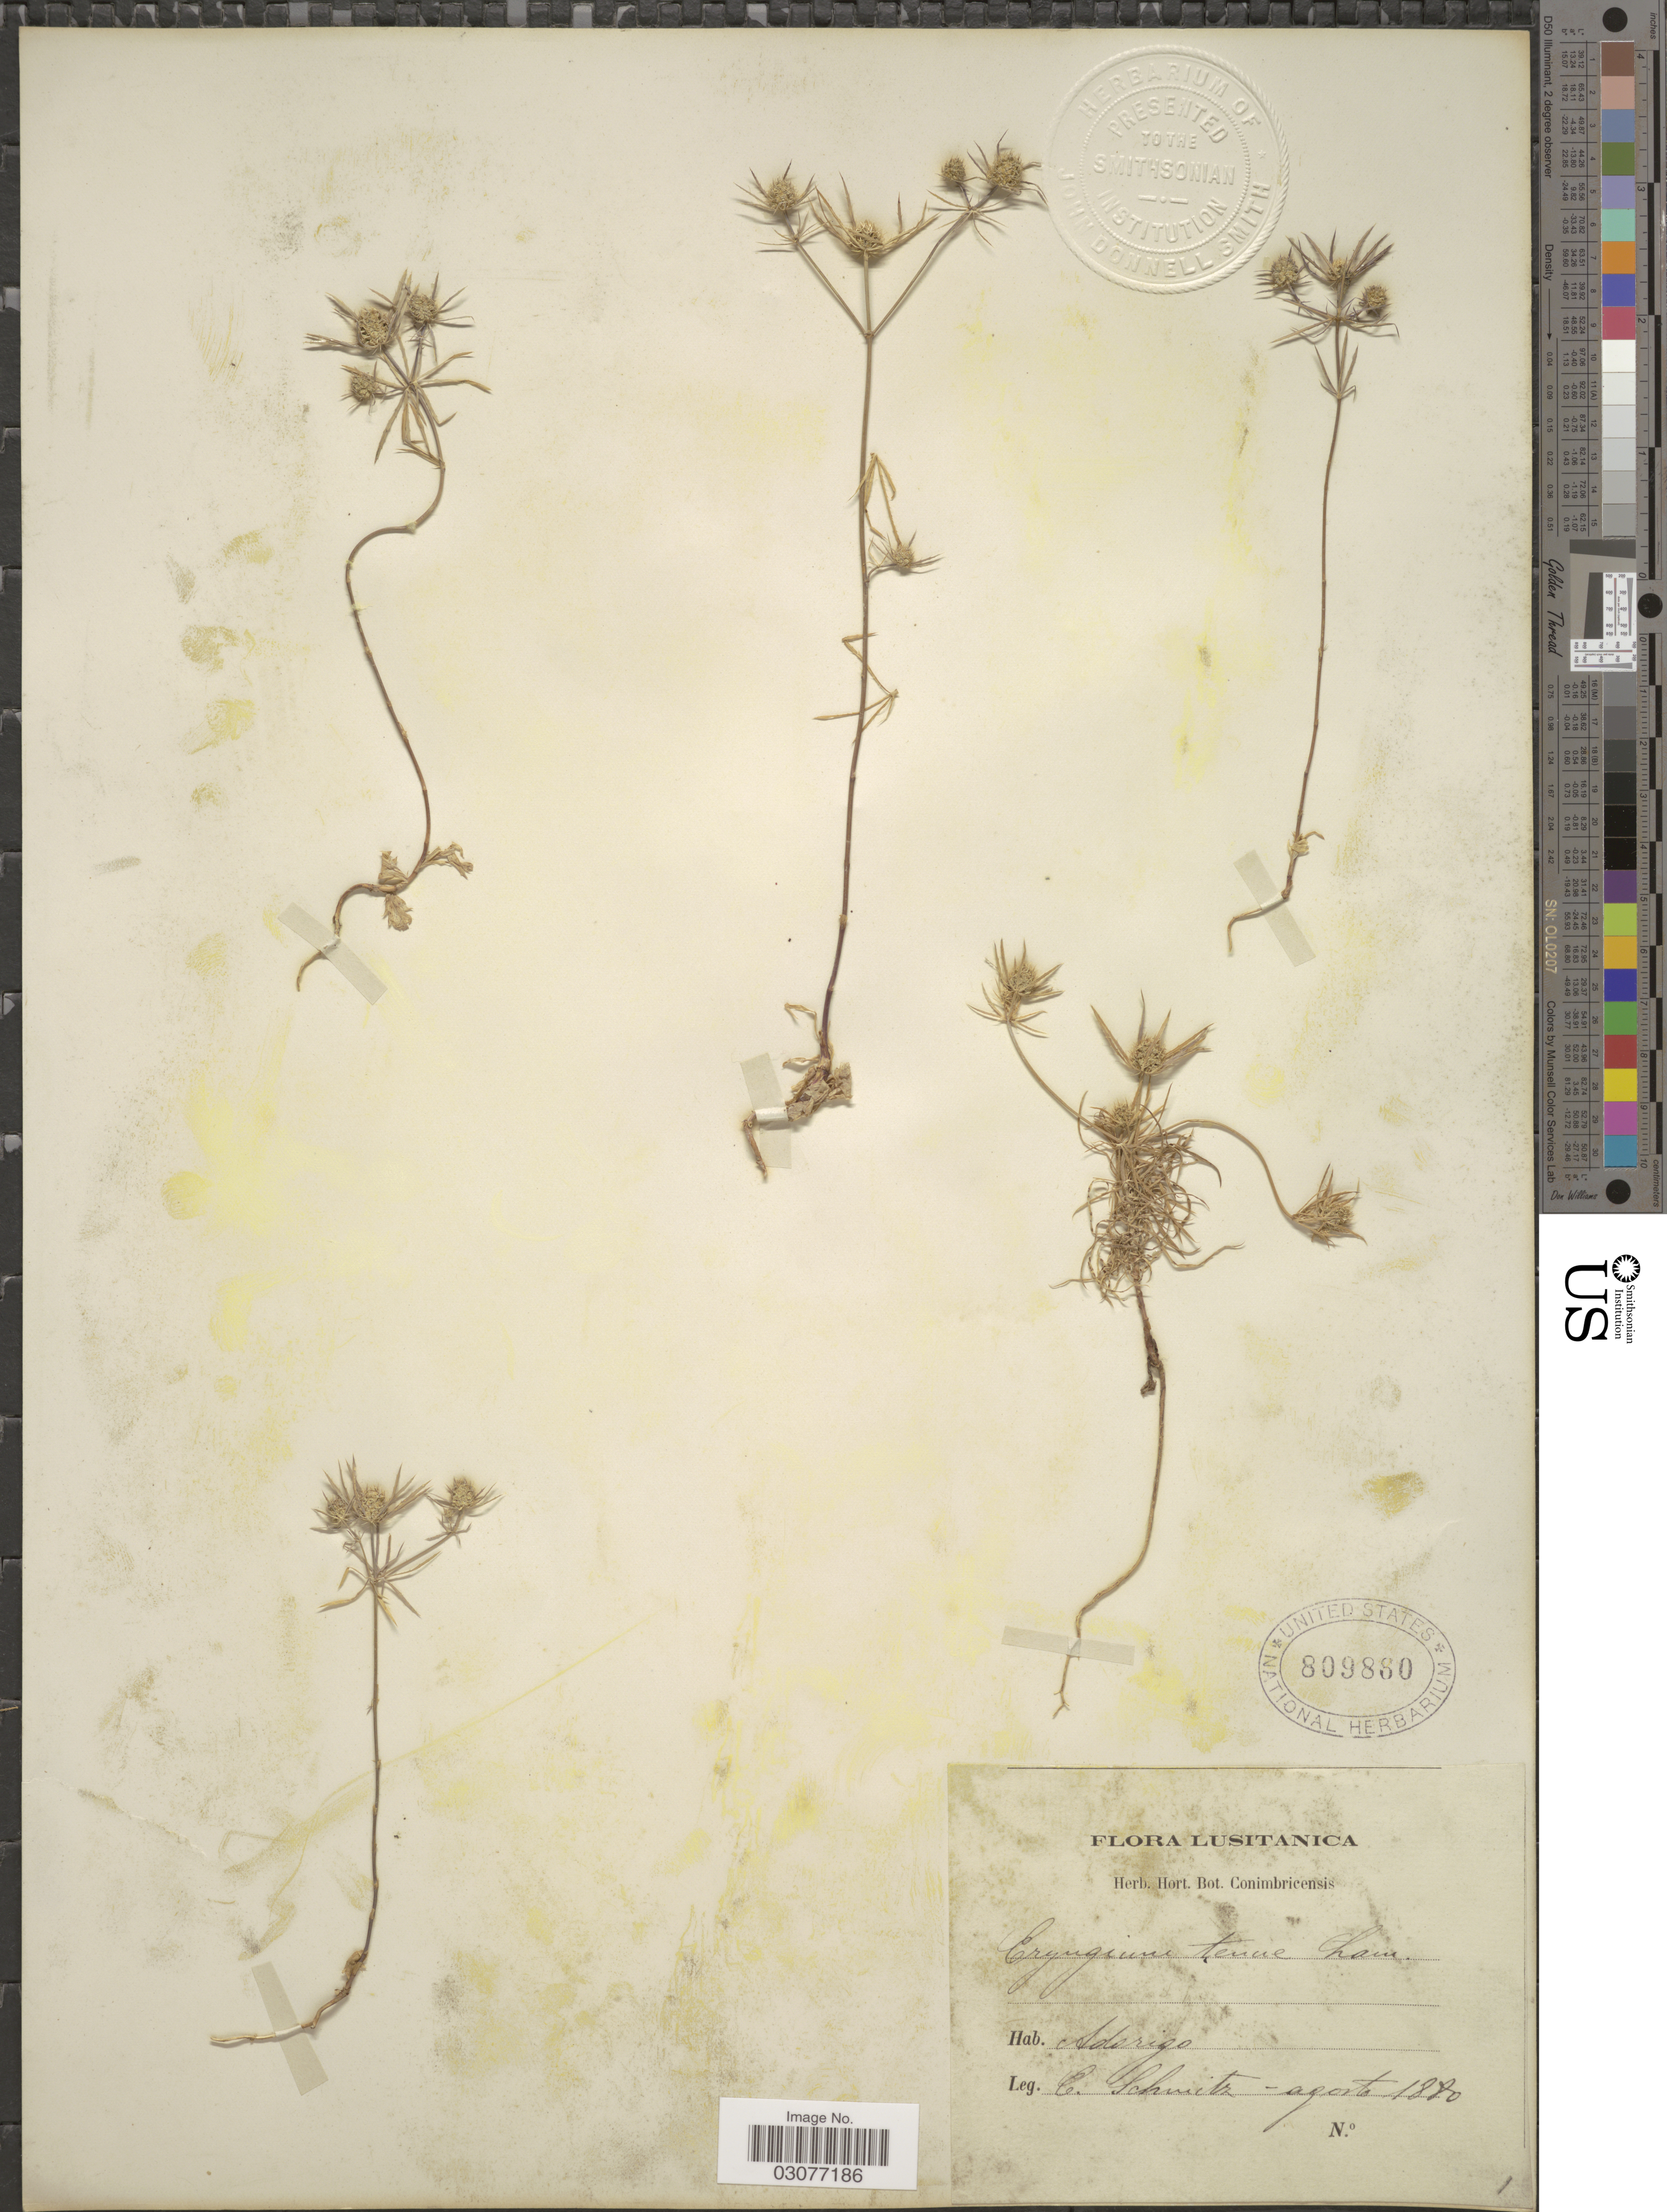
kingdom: Plantae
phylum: Tracheophyta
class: Magnoliopsida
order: Apiales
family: Apiaceae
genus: Eryngium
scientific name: Eryngium tenue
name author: Lam.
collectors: C. Schmitz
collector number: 1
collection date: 1880-08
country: Portugal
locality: Lusitanica. Adorigo.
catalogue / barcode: US 809860